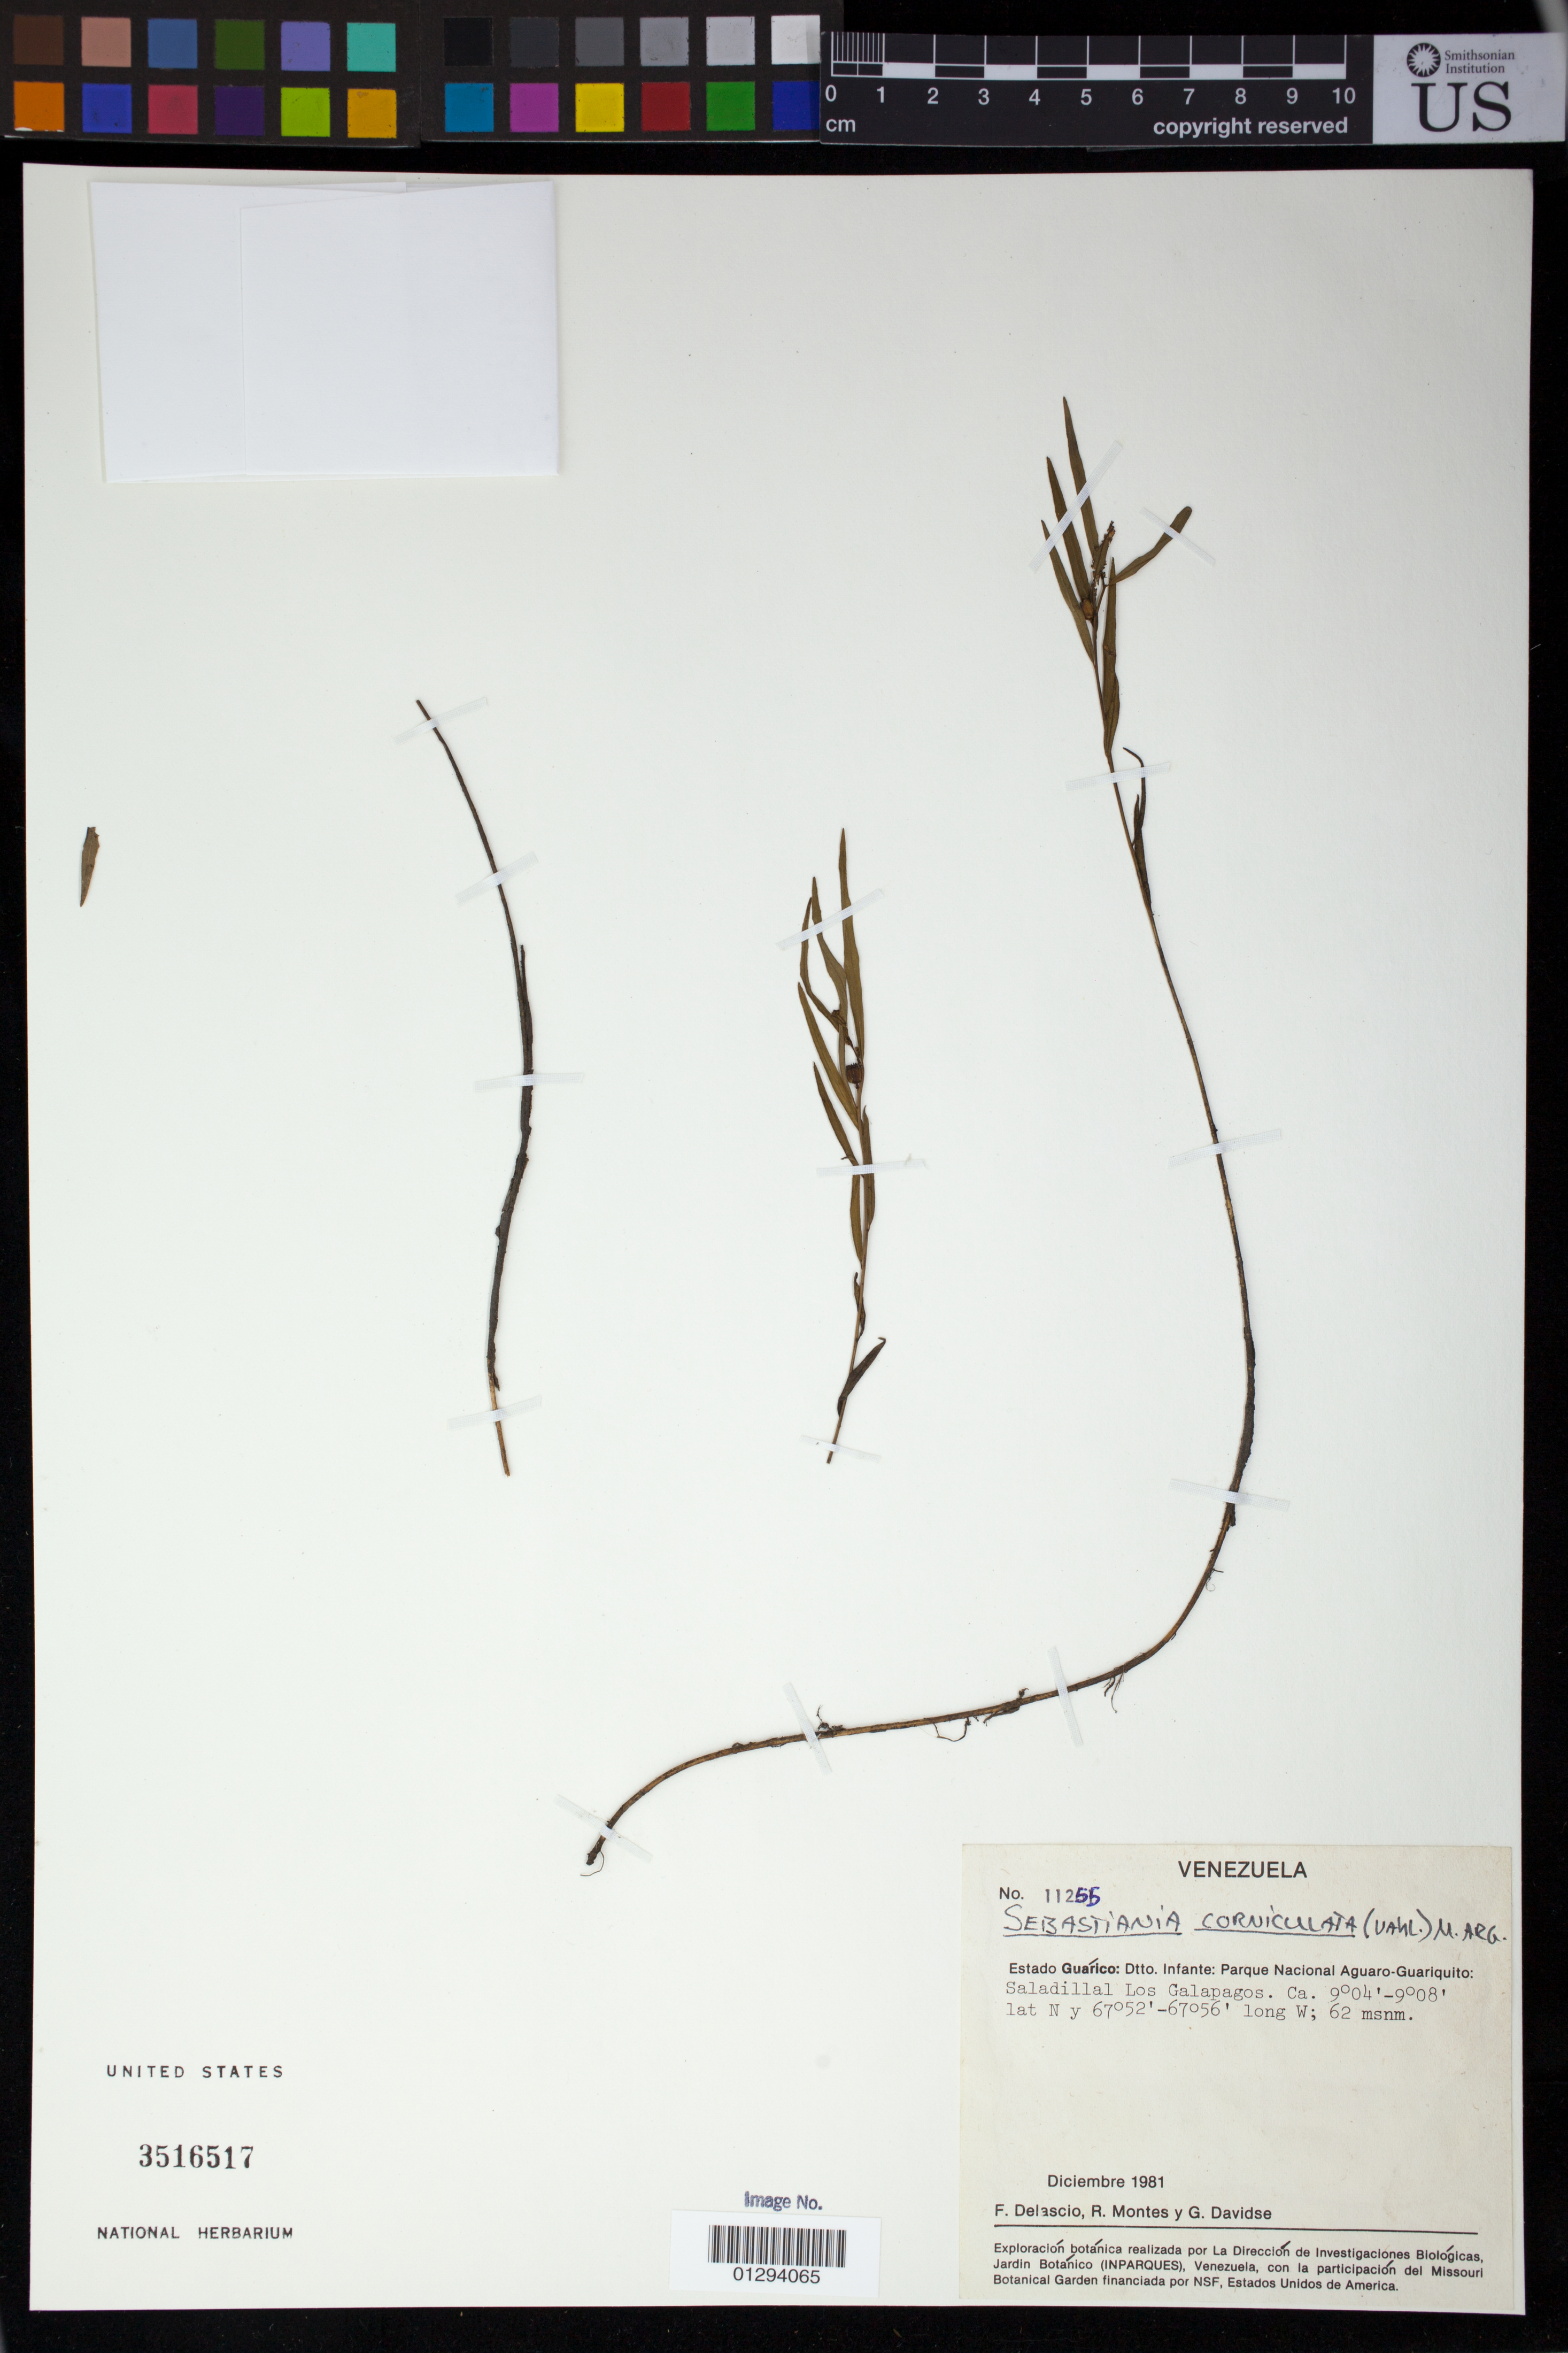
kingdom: Plantae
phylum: Tracheophyta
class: Magnoliopsida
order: Malpighiales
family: Euphorbiaceae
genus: Sebastiania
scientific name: Sebastiania corniculata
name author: (Vahl) Müll. Arg.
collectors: F. Delascio C., R. Montes & G. Davidse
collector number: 11255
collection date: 1981-12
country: Venezuela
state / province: Guárico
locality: Dtto. Infante: Parque Nacional Aguaro-Guariquito: Saladillal Los Galapagos.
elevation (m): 62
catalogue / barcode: US 3516517